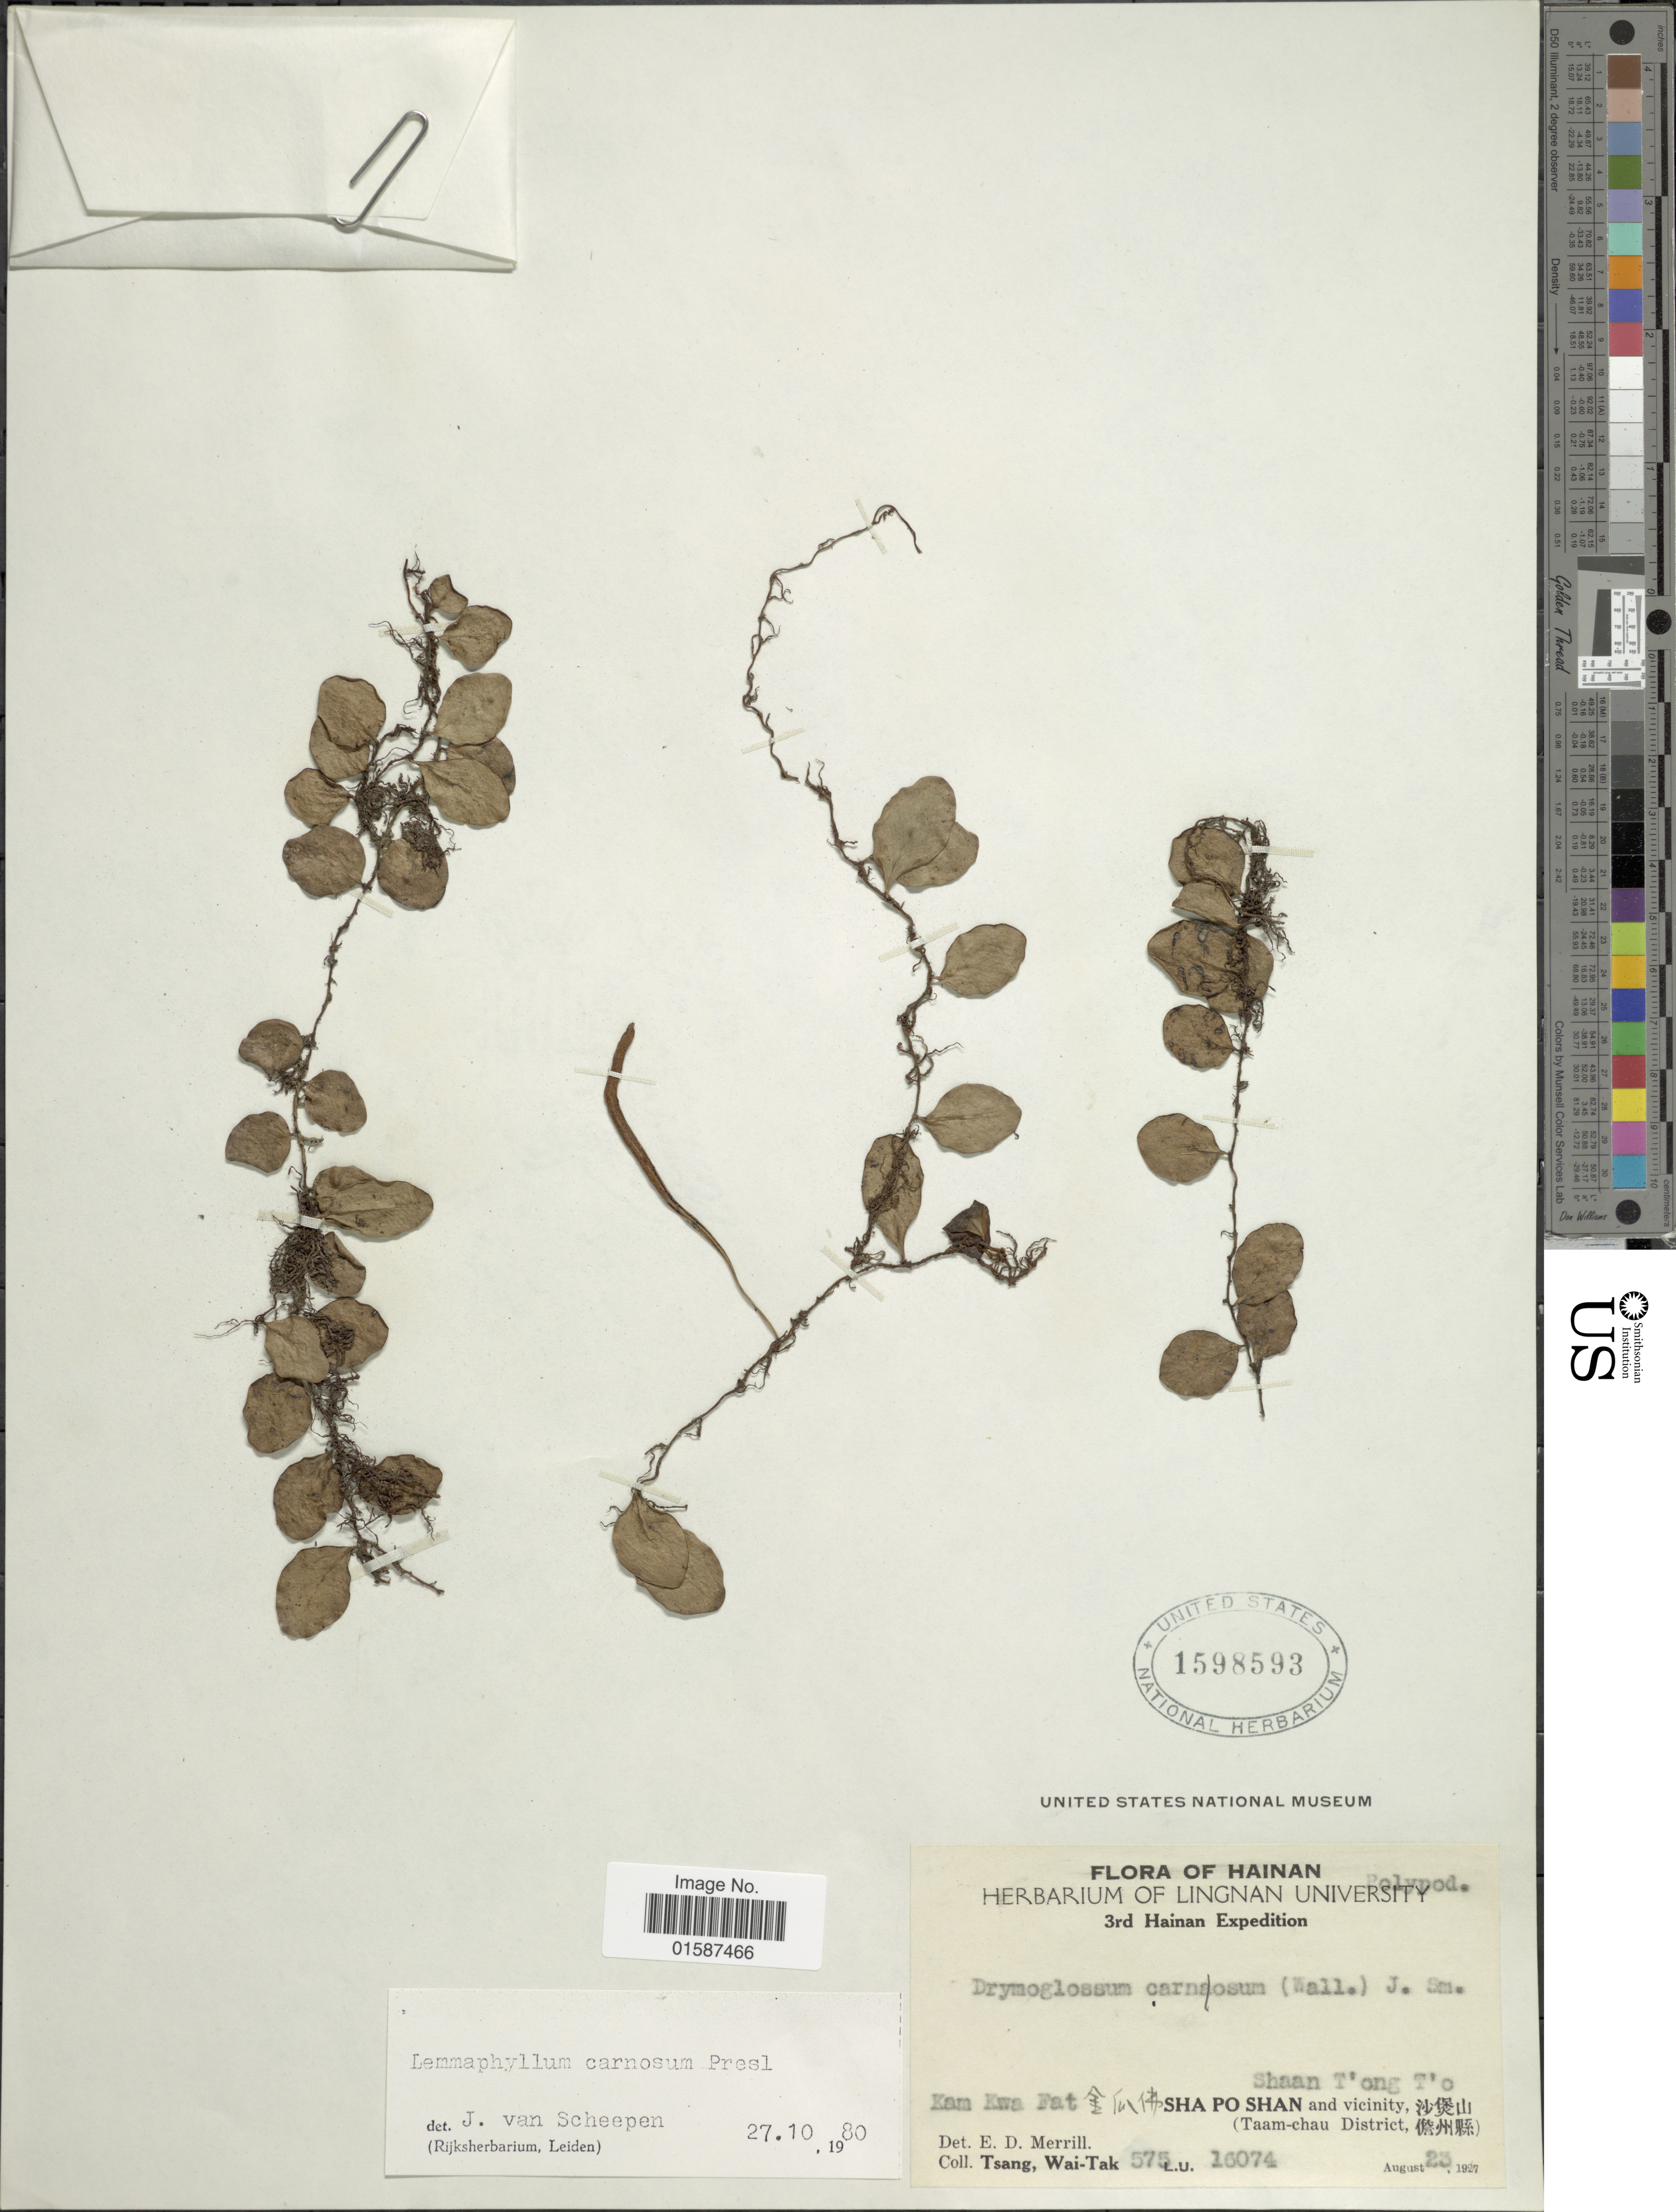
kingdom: Plantae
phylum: Tracheophyta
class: Polypodiopsida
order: Polypodiales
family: Polypodiaceae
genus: Lemmaphyllum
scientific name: Lemmaphyllum carnosum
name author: (J. Sm. ex Hook.) C. Presl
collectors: W. T. Tsang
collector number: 575 LU16074*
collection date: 1927-08-23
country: China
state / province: Hainan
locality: Hainan, shaan Tóng Tó, Sha Po Shan and vicinity (Taam-chau District), Kam Kwa Fat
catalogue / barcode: US 1598593